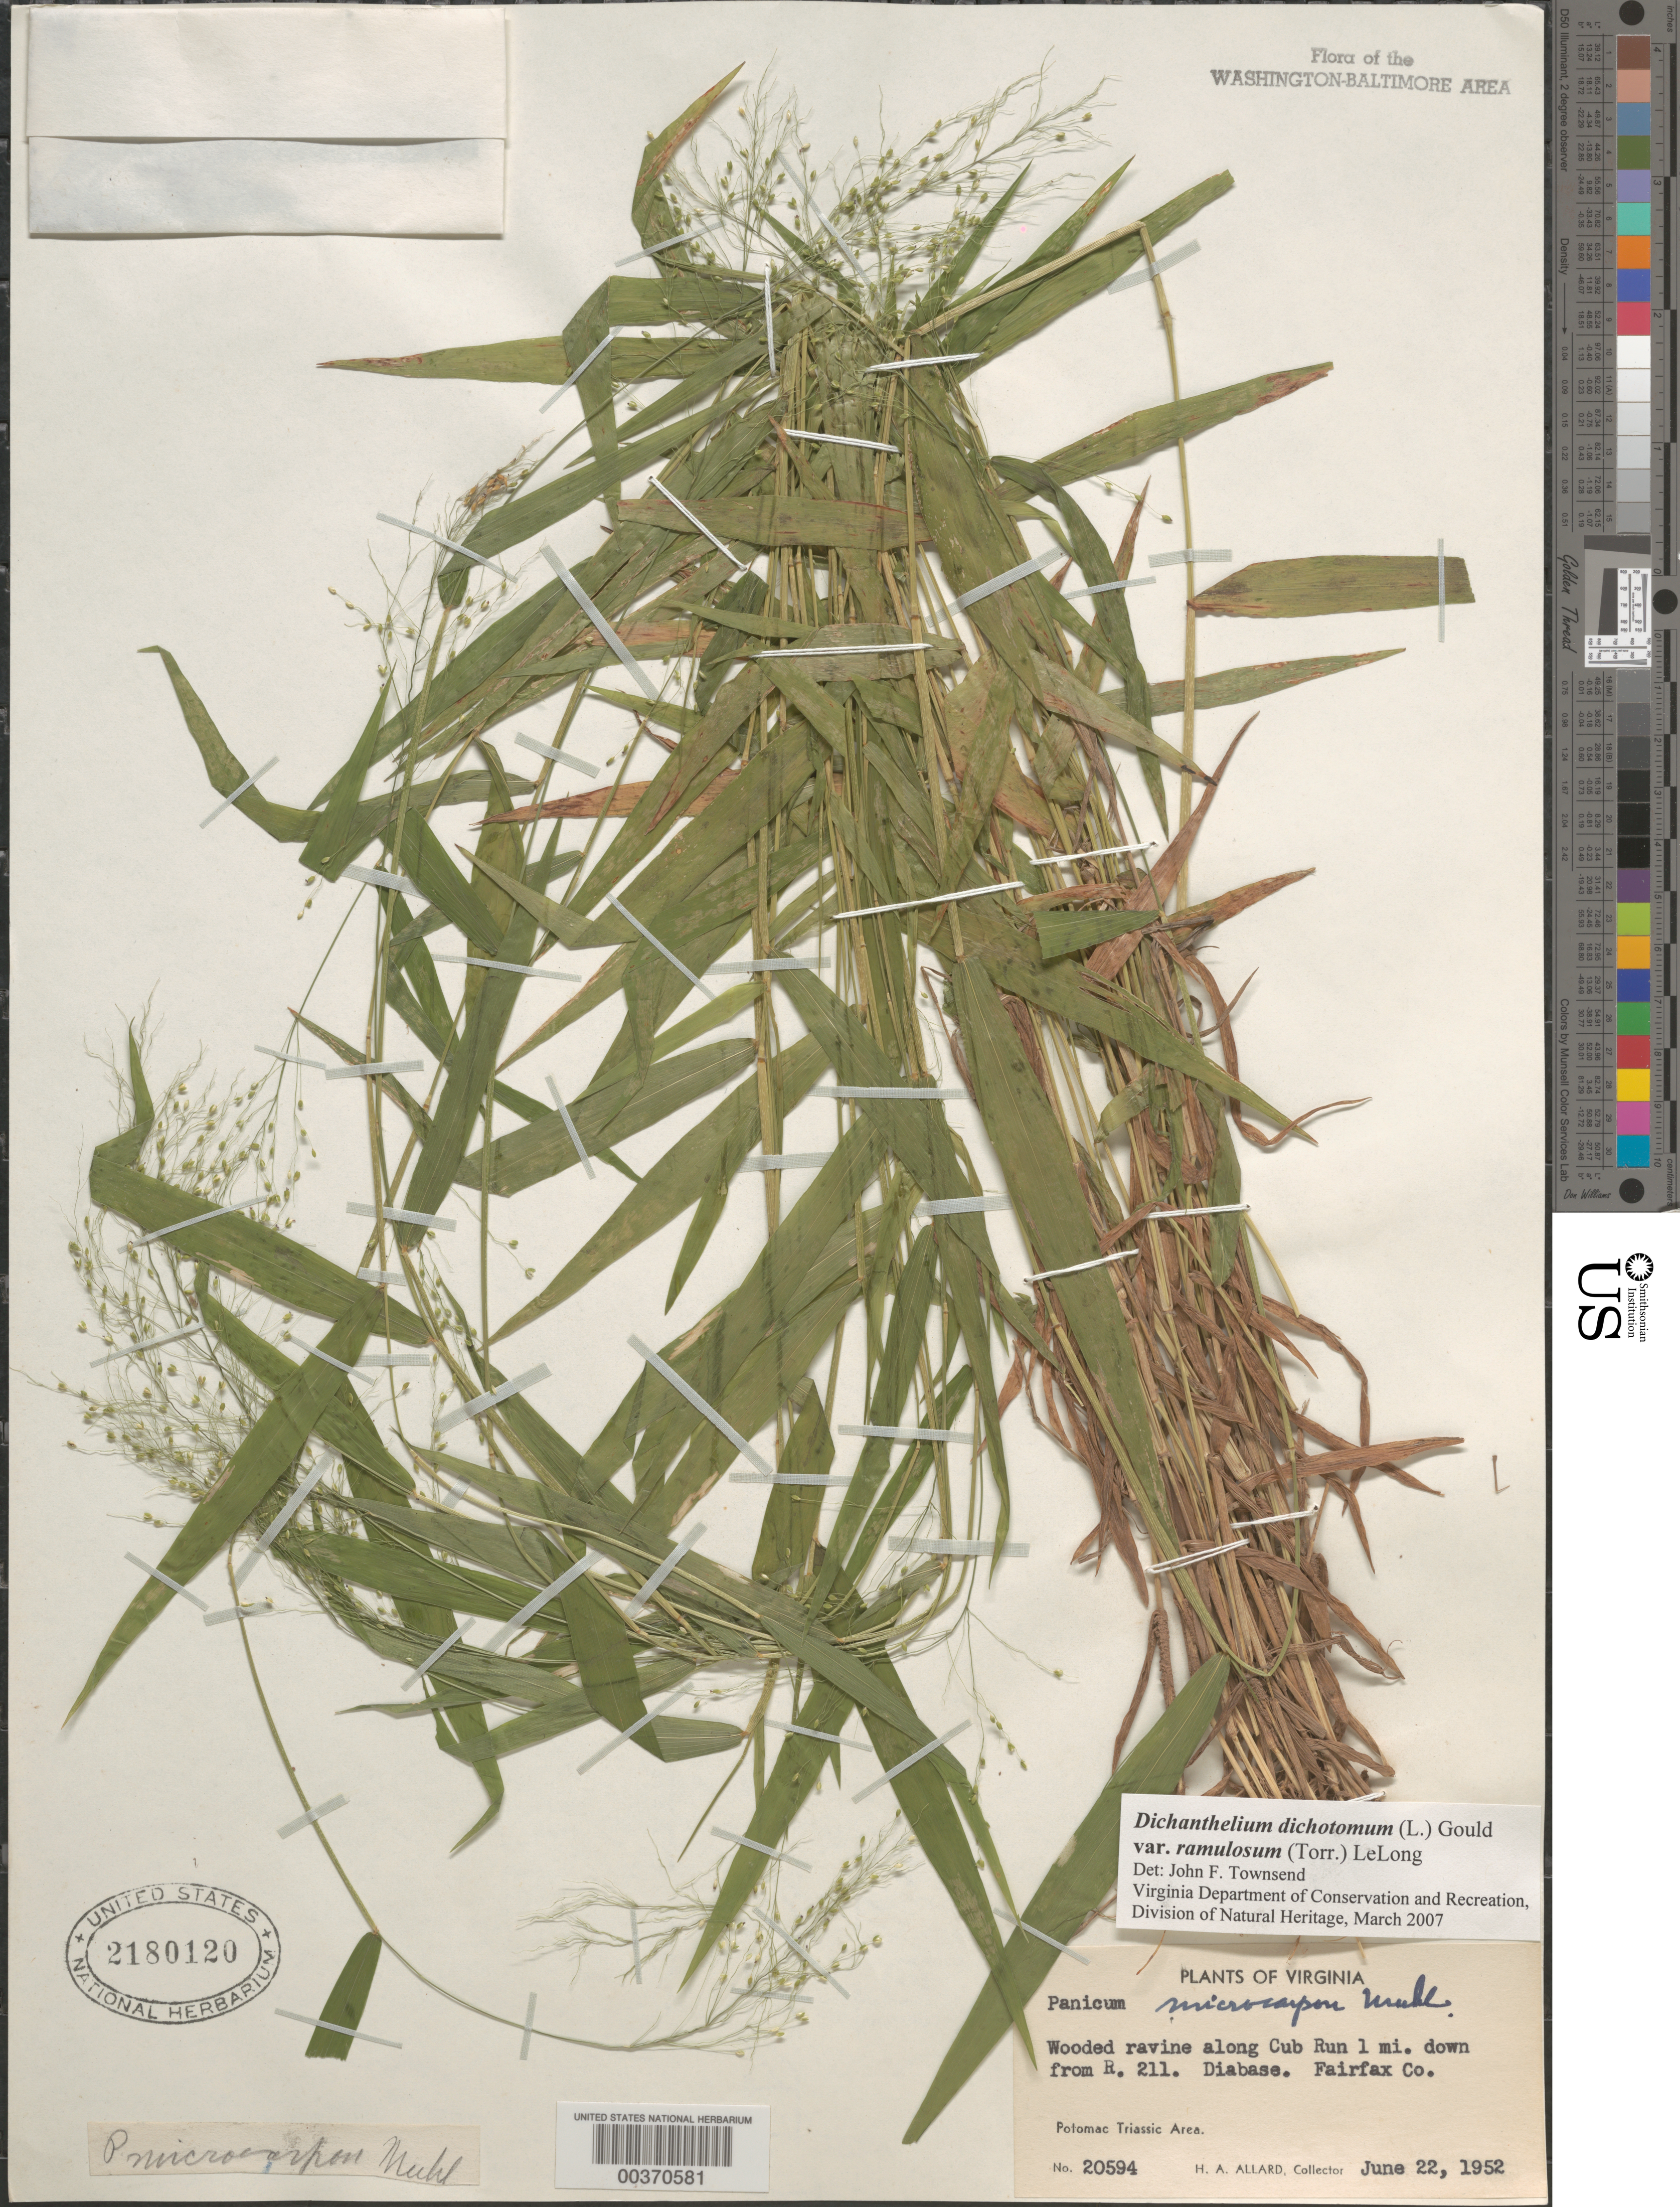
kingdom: Plantae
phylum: Tracheophyta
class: Liliopsida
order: Poales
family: Poaceae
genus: Dichanthelium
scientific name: Dichanthelium dichotomum var. ramulosum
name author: (Torr.) Lelong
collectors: H. A. Allard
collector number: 20594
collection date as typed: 22 Jun 1952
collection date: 1952-06-22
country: United States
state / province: Virginia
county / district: Fairfax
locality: Downstream from Route 211 on Cub Run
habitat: Wooded ravine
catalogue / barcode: US 2180120